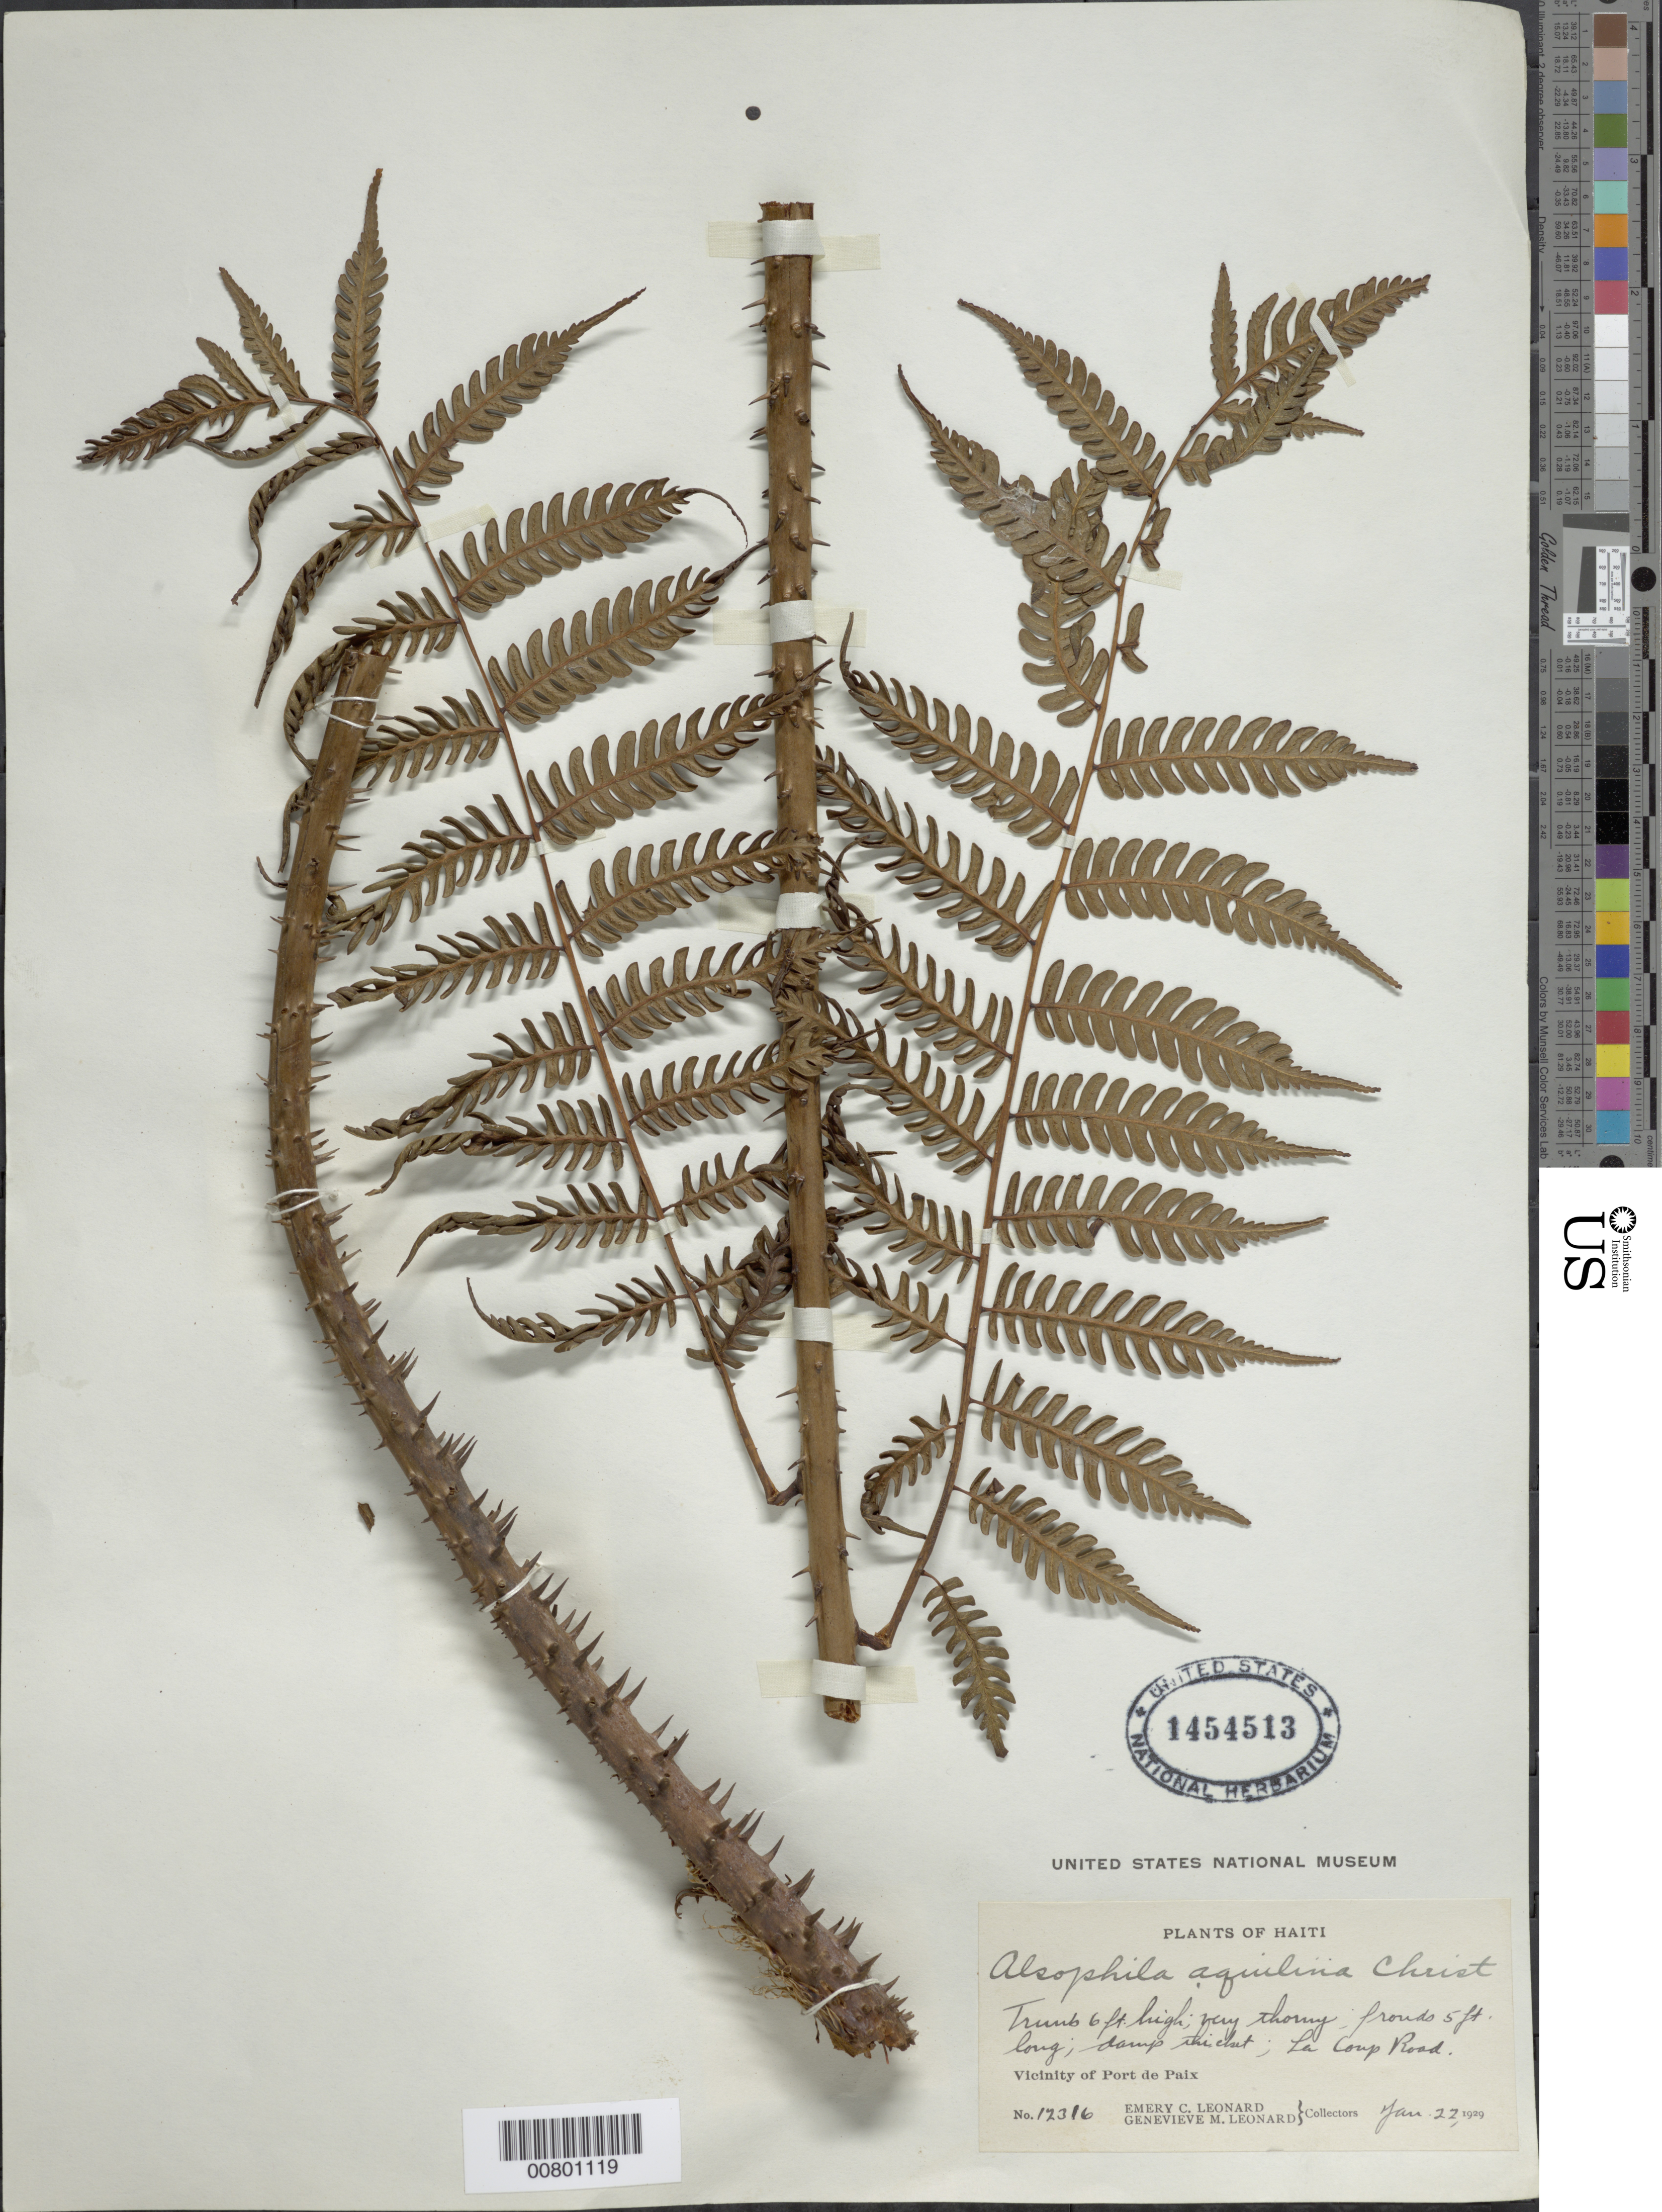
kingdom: Plantae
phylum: Tracheophyta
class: Polypodiopsida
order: Cyatheales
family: Cyatheaceae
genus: Cyathea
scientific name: Cyathea parvula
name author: (Jenman) Domin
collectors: E. C. Leonard & G. M. Leonard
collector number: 12316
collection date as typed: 22 Jan 1929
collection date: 1929-01-22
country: Haiti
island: Hispaniola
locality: Port de Paix vicinity, La Coup road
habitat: Damp thicket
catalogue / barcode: US 1454513